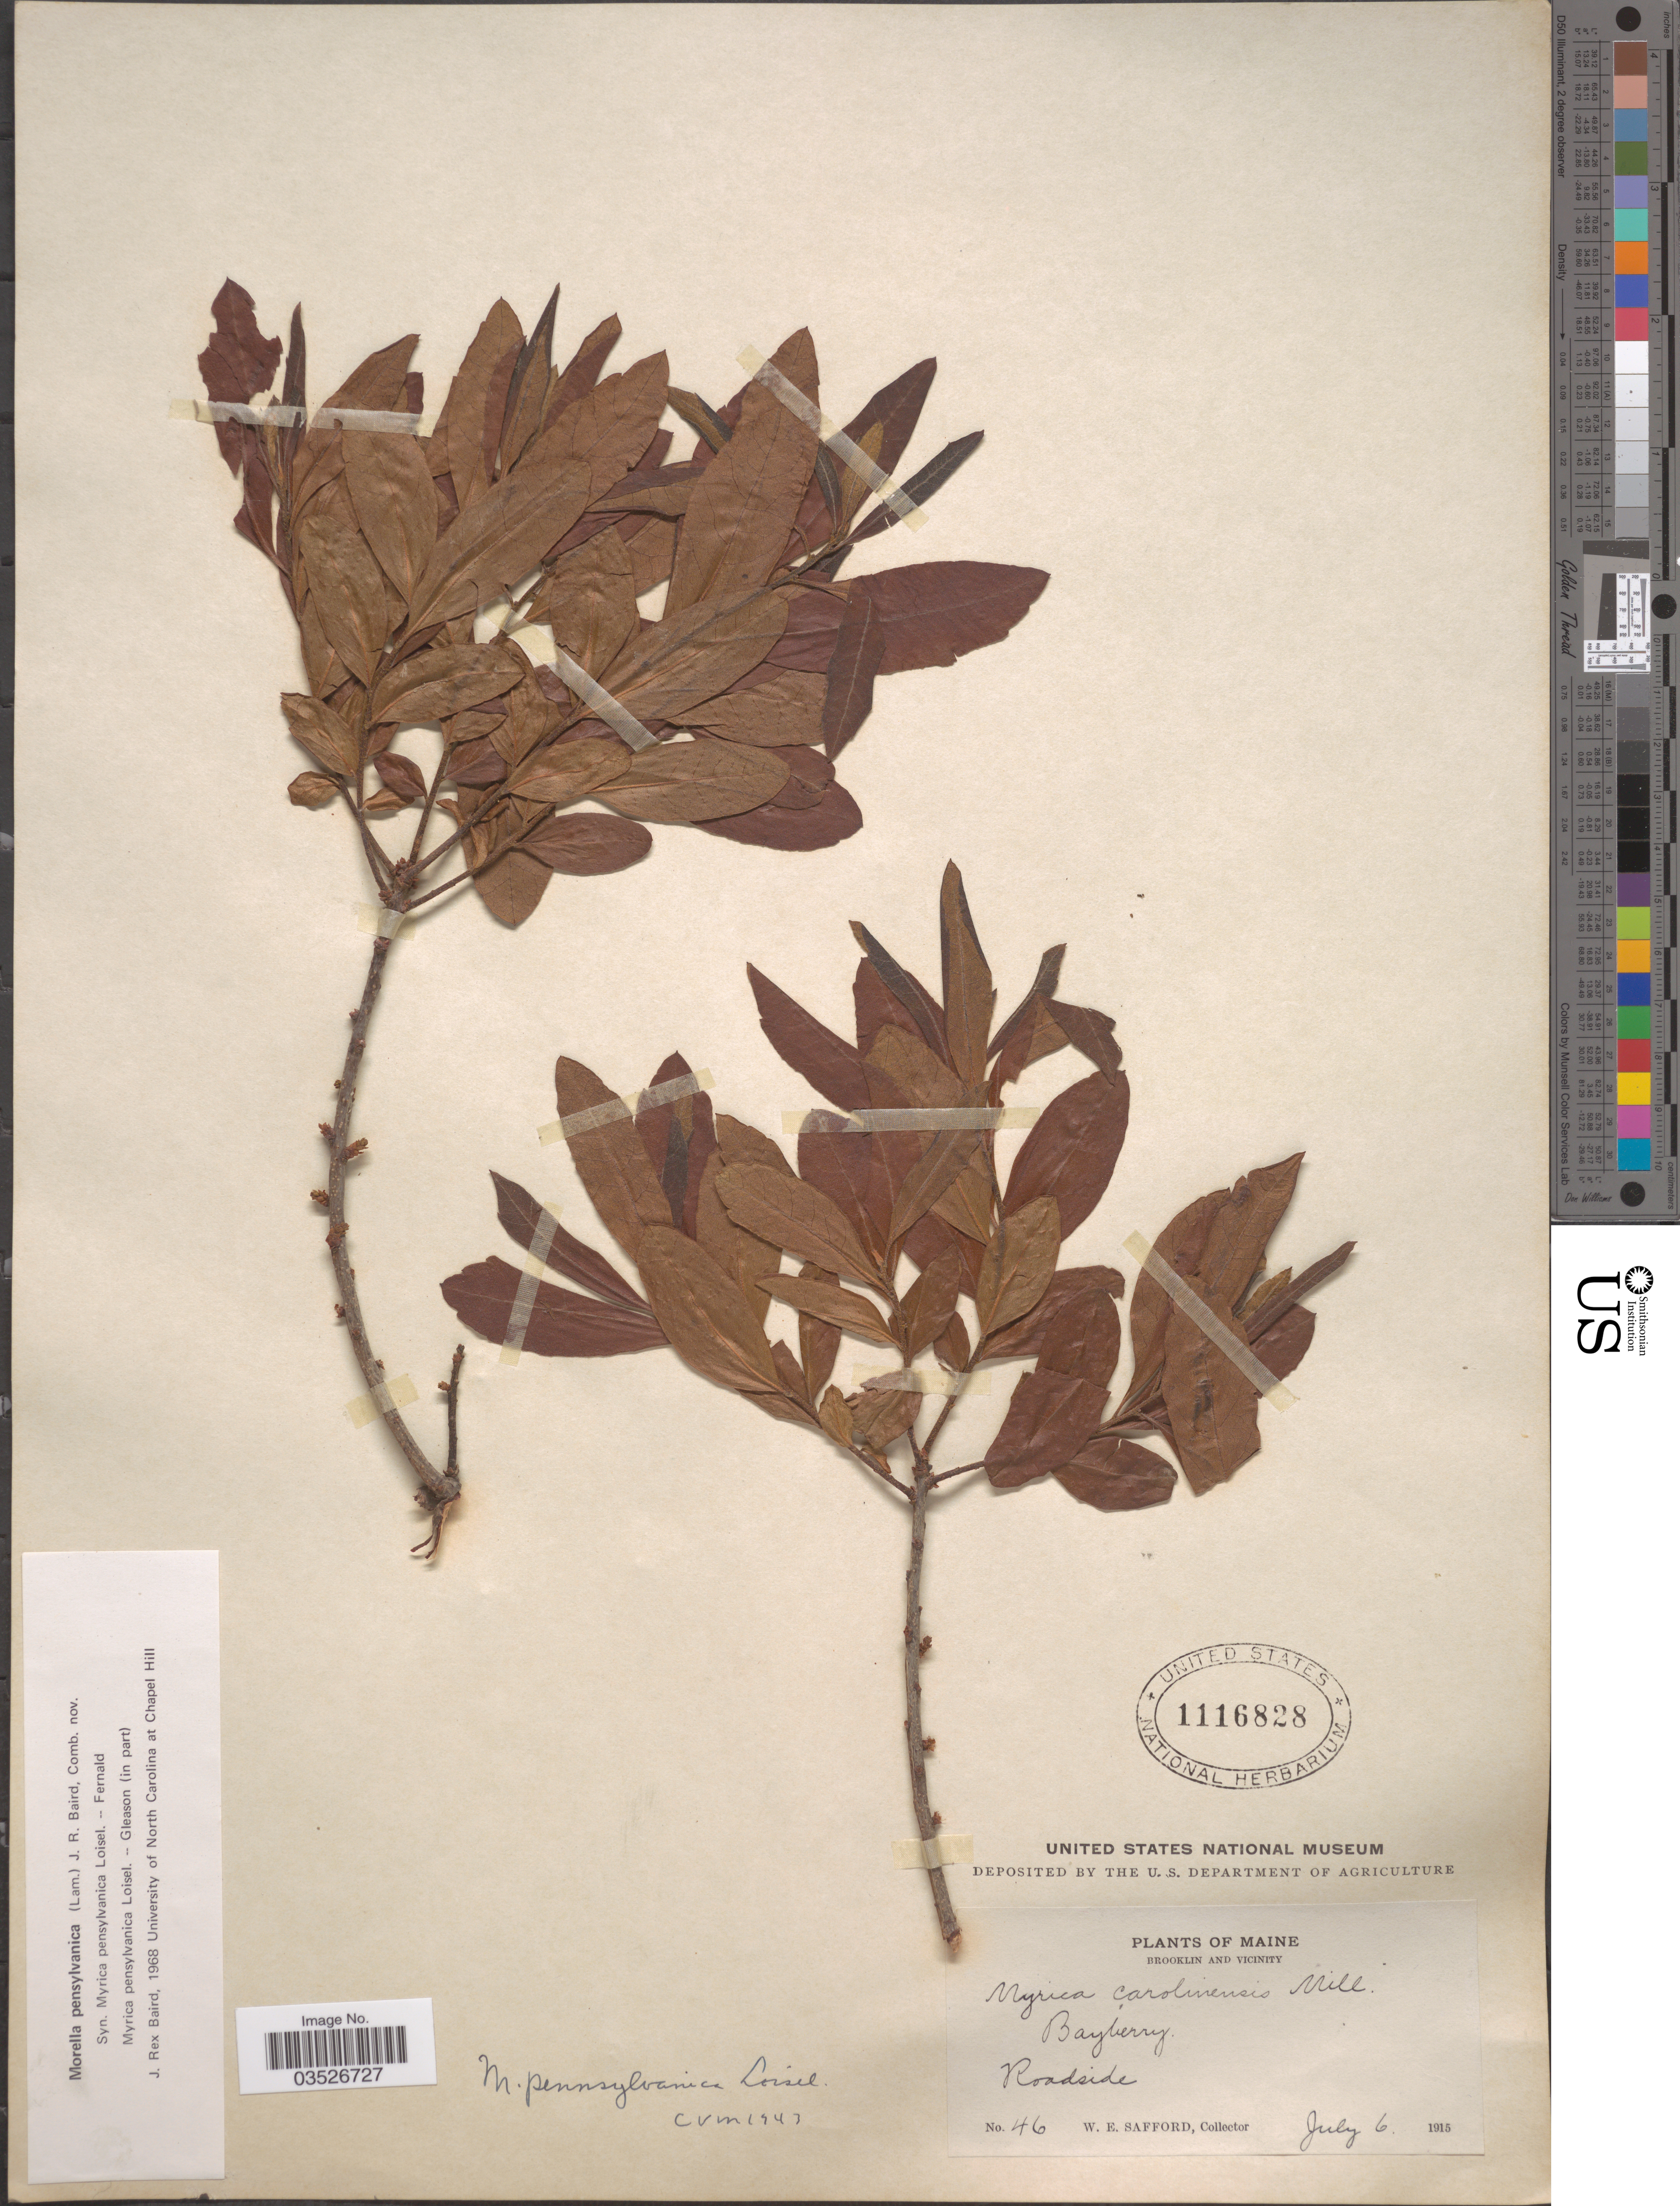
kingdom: Plantae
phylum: Tracheophyta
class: Magnoliopsida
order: Fagales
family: Myricaceae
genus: Morella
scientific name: Morella pensylvanica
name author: (Mirb.) Kartesz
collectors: W. E. Safford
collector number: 46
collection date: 1915-07-06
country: United States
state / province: Maine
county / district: Hancock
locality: Brooklin and vicinity. Roadside.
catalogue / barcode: US 1116828